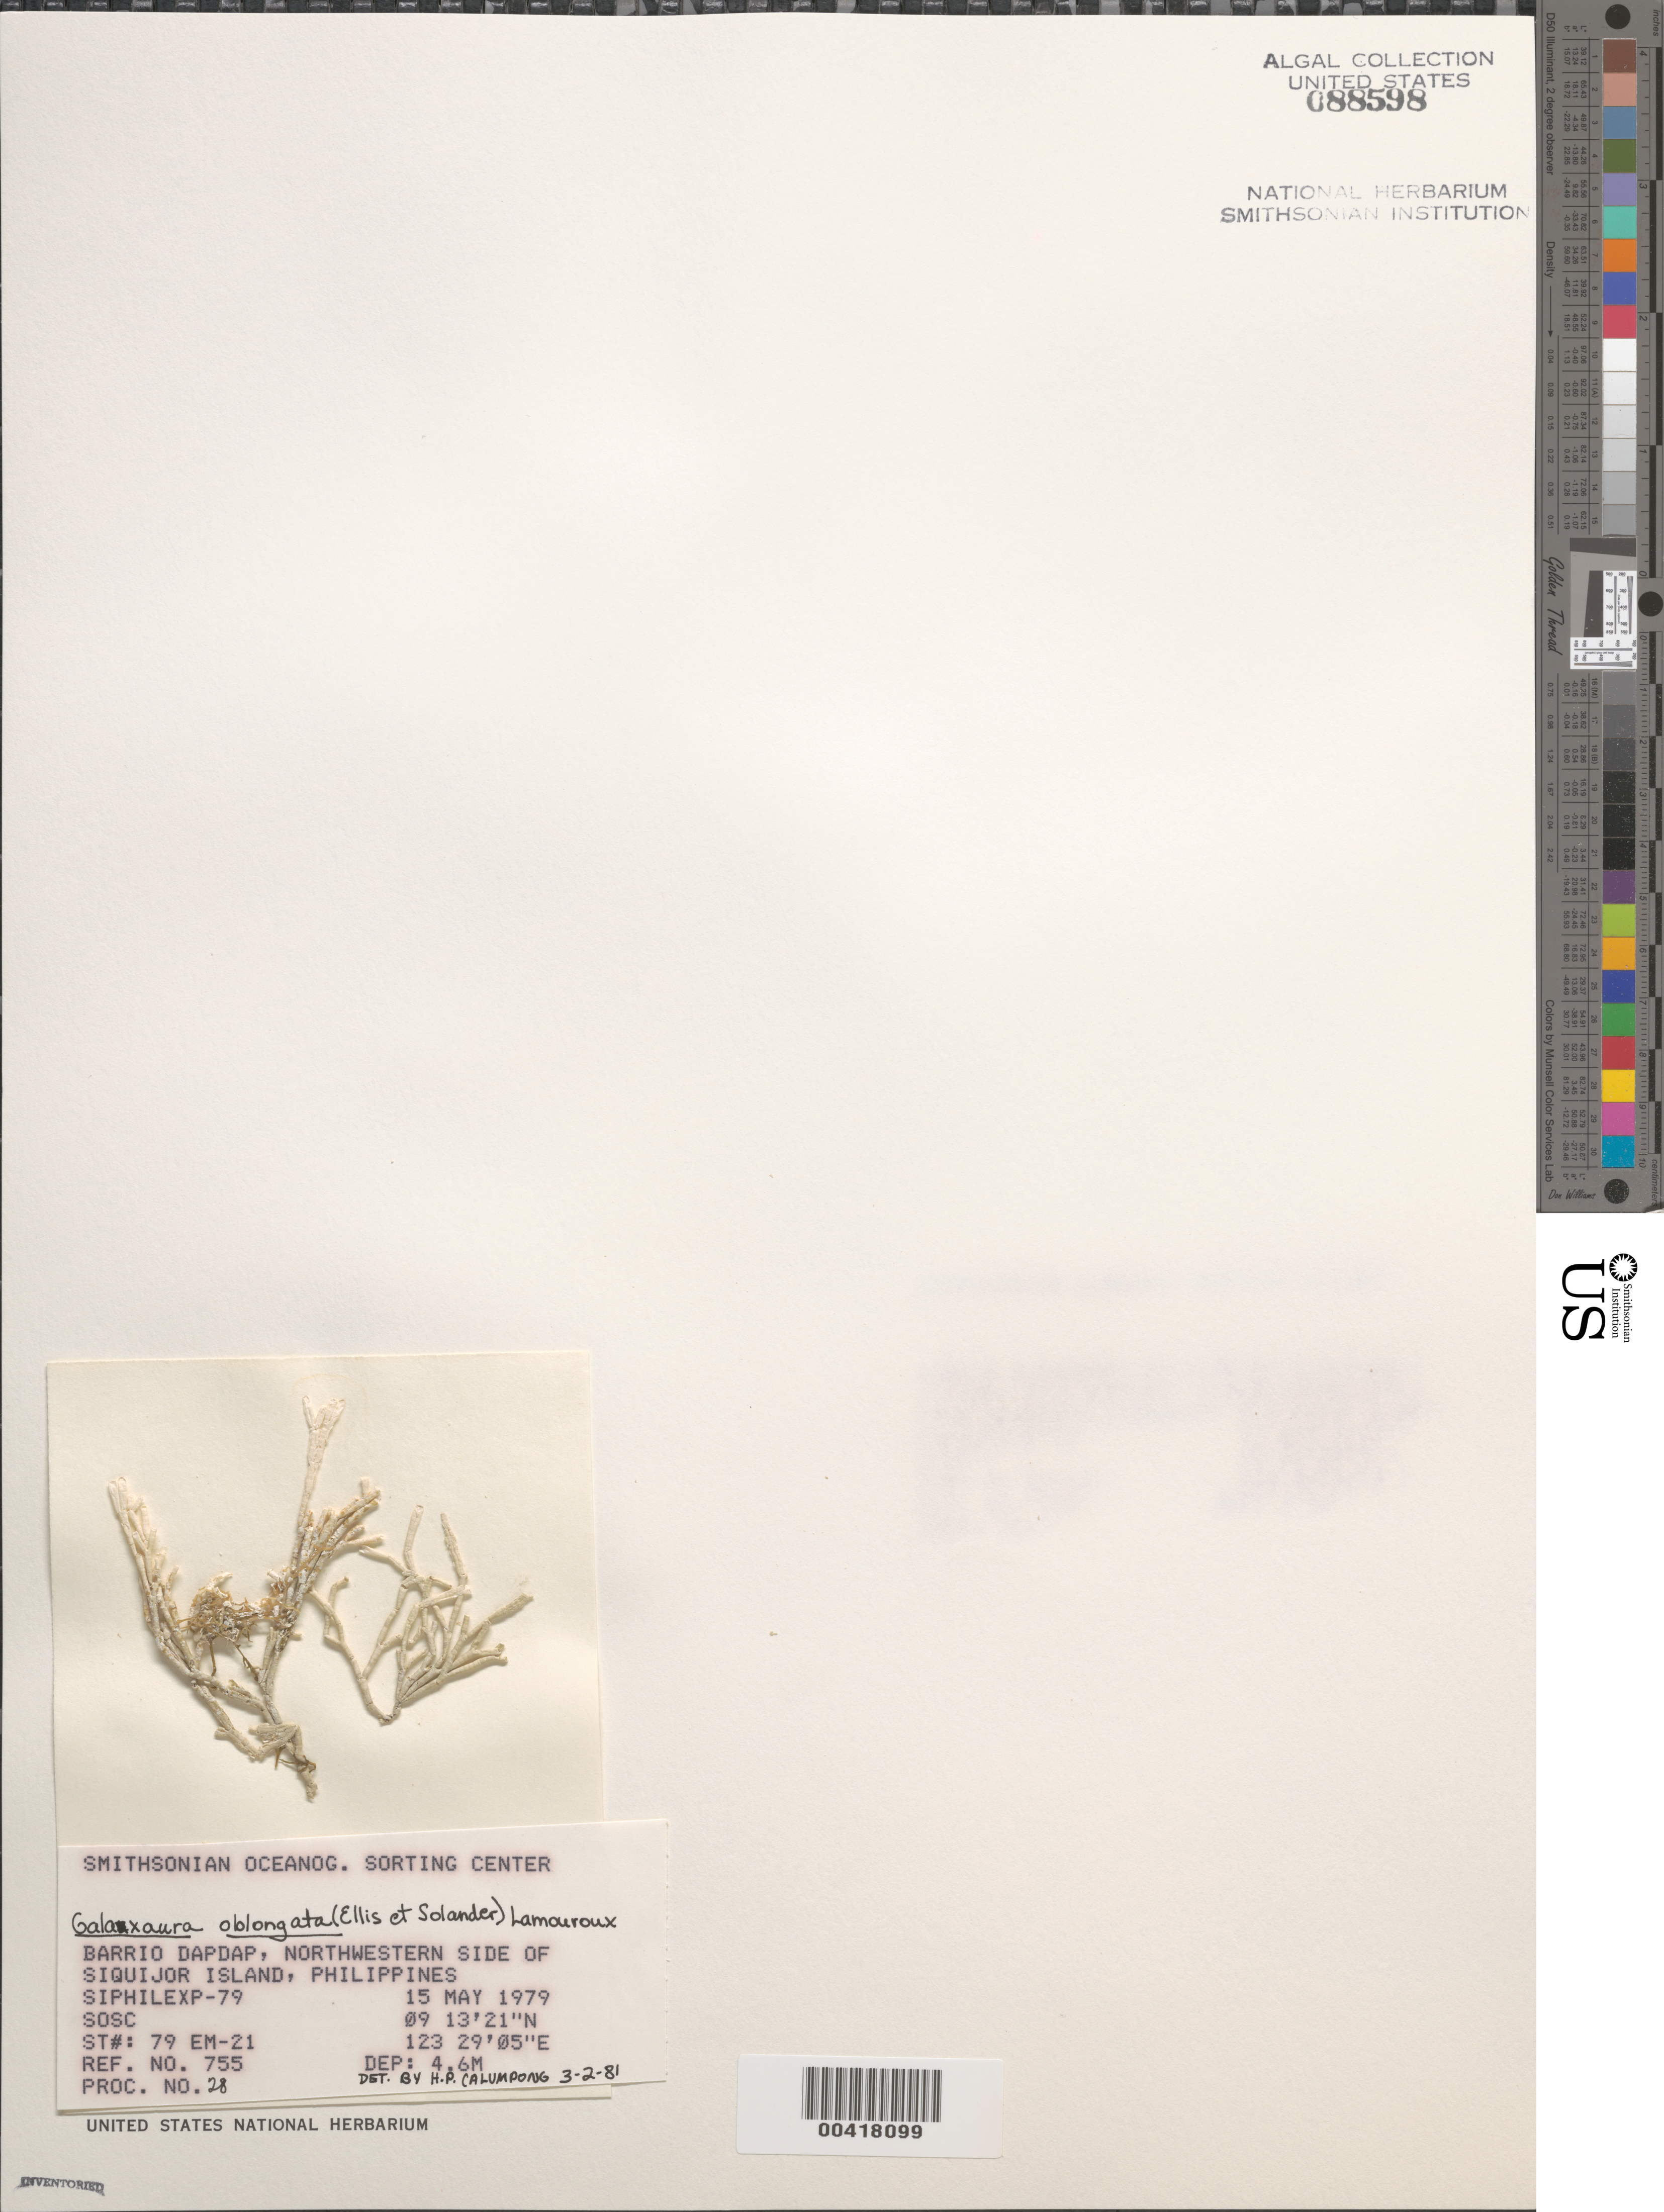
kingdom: Plantae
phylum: Rhodophyta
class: Florideophyceae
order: Nemaliales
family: Galaxauraceae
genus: Tricleocarpa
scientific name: Tricleocarpa fragilis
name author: (L.) Huisman & R.A. Towns.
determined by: Algae name updating Project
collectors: SOSC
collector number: Station 79 Em-21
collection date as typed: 15 May 1979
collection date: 1979-05-15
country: Philippines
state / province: Central Visayas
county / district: Siquijor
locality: Visayan, Barrio dapdap, siquijor island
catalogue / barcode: US 88598